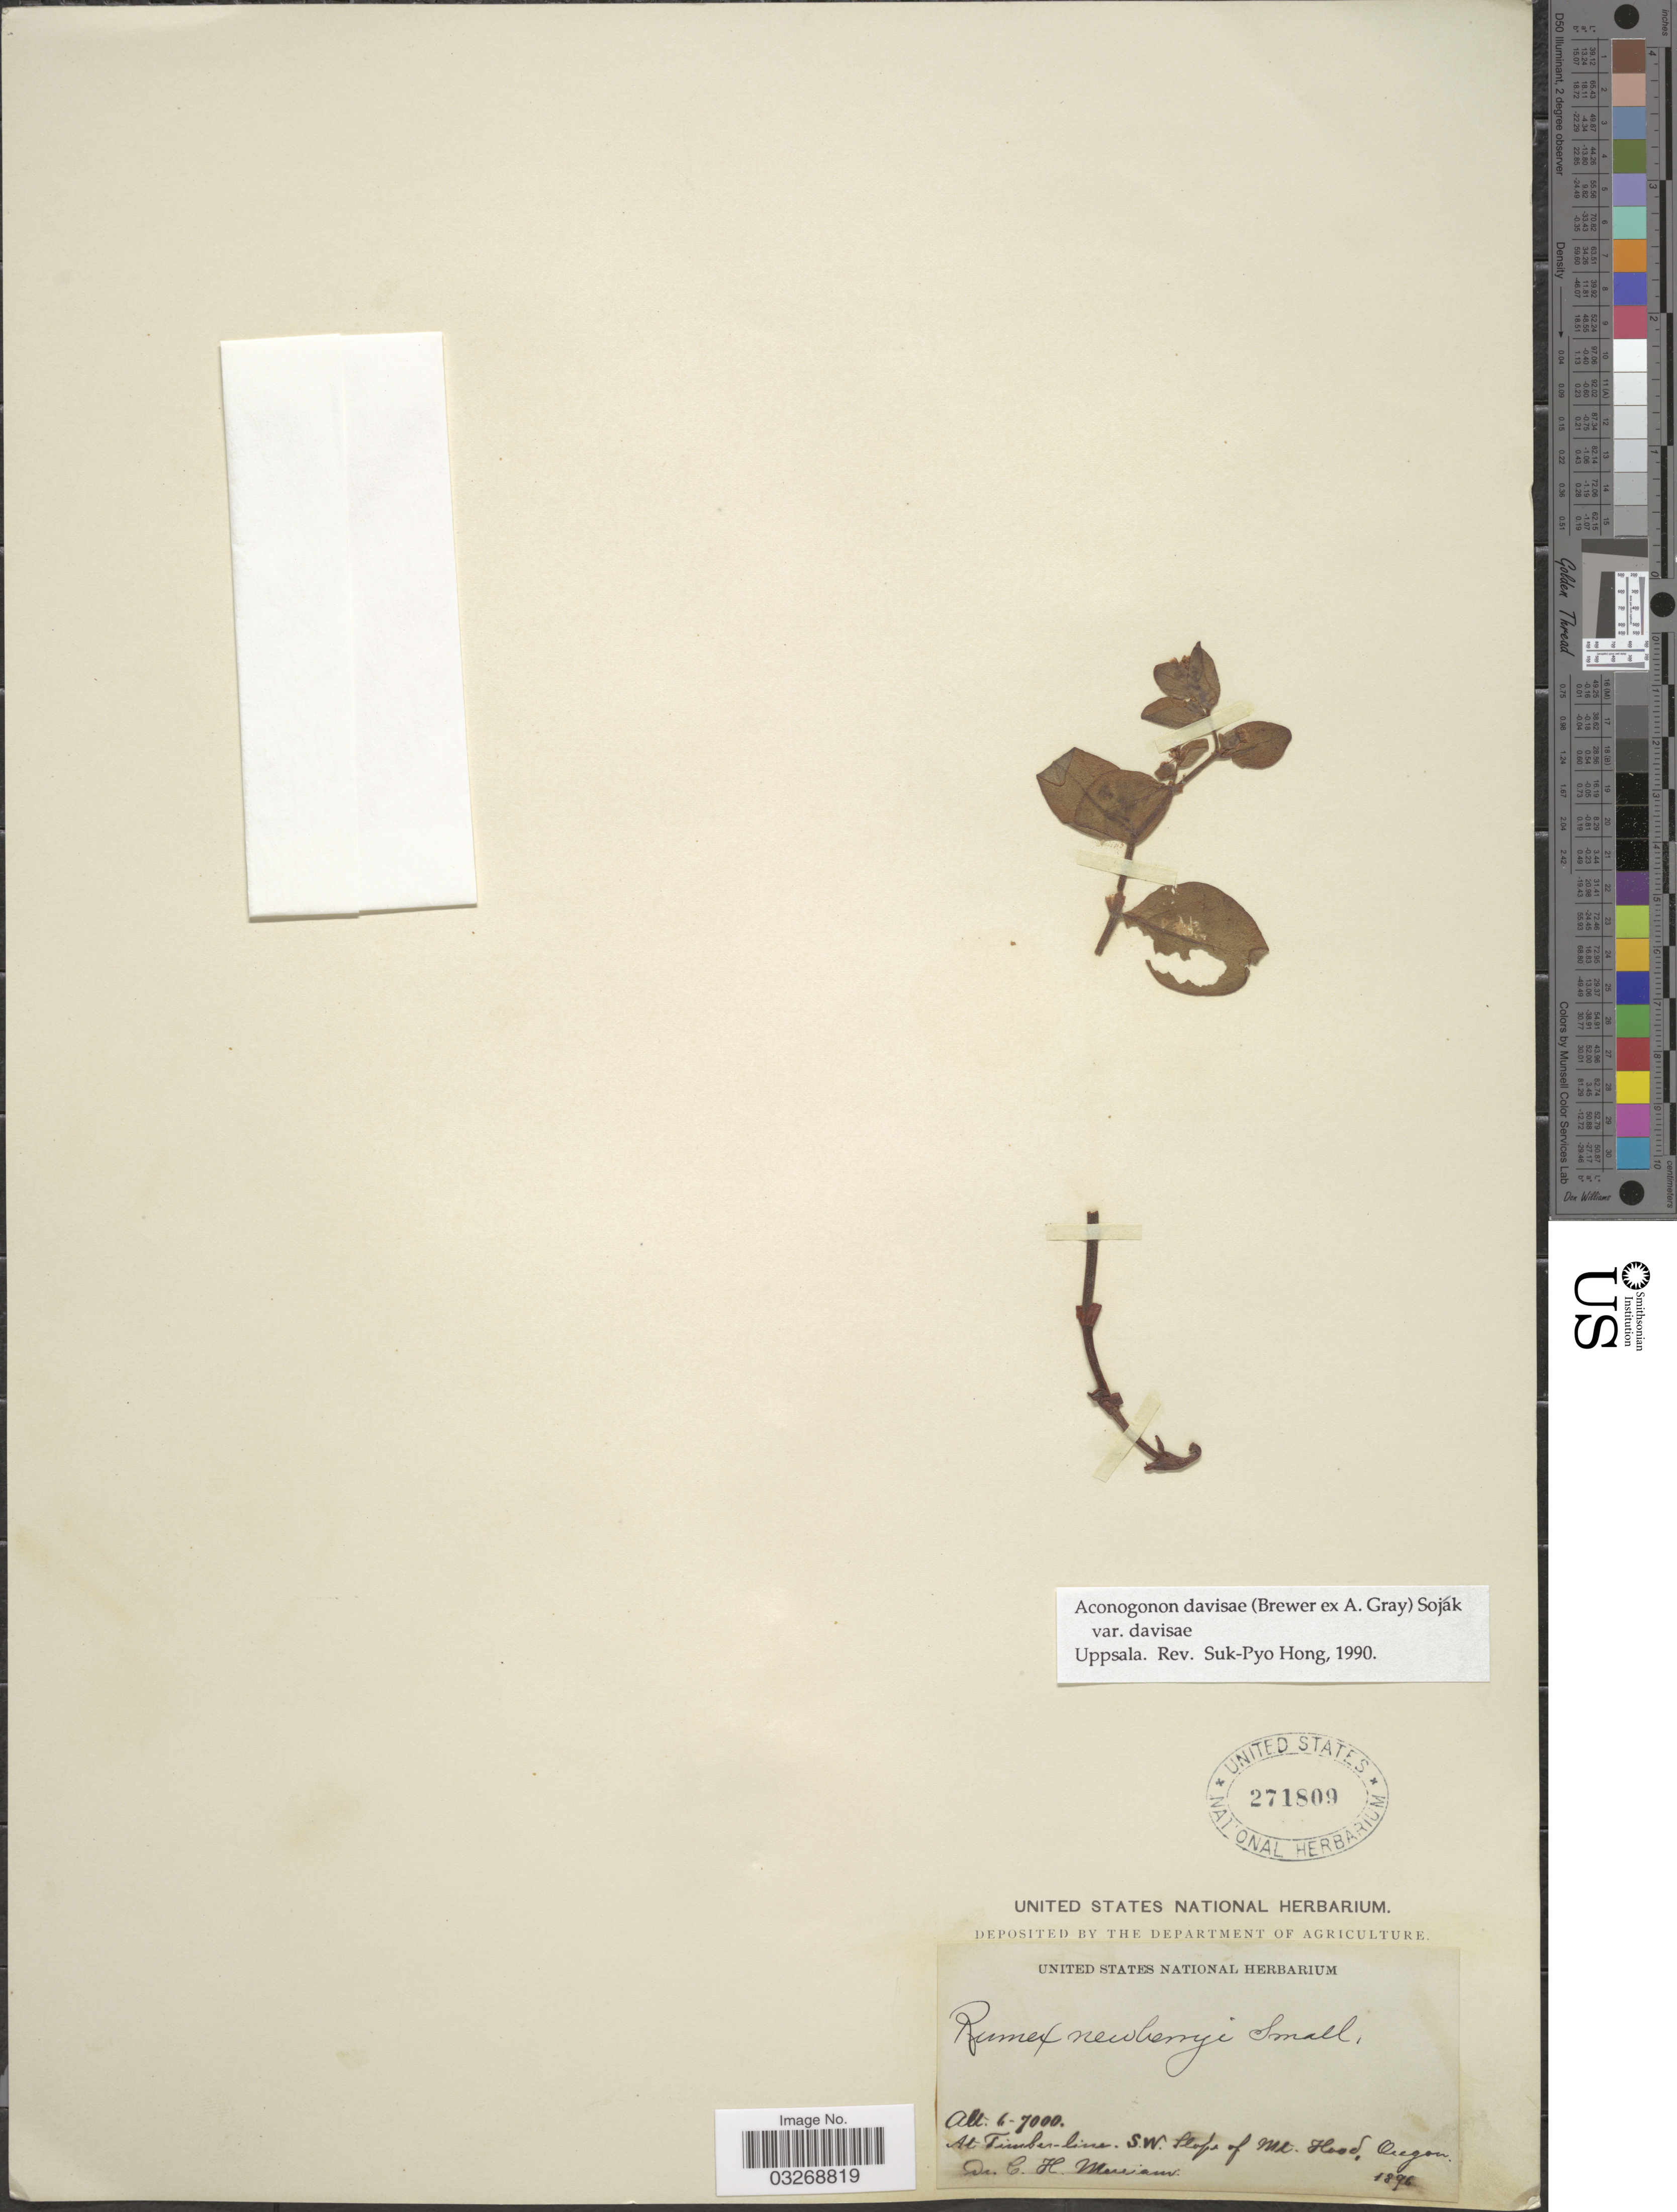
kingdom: Plantae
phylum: Tracheophyta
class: Magnoliopsida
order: Caryophyllales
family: Polygonaceae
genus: Koenigia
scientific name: Koenigia davisiae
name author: (W.H. Brewer ex A. Gray) T.M. Schust. & Reveal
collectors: C. Merriam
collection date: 1896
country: United States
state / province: Oregon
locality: At Timber-line. S.W. slope of Mt. Hood.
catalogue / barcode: US 271809